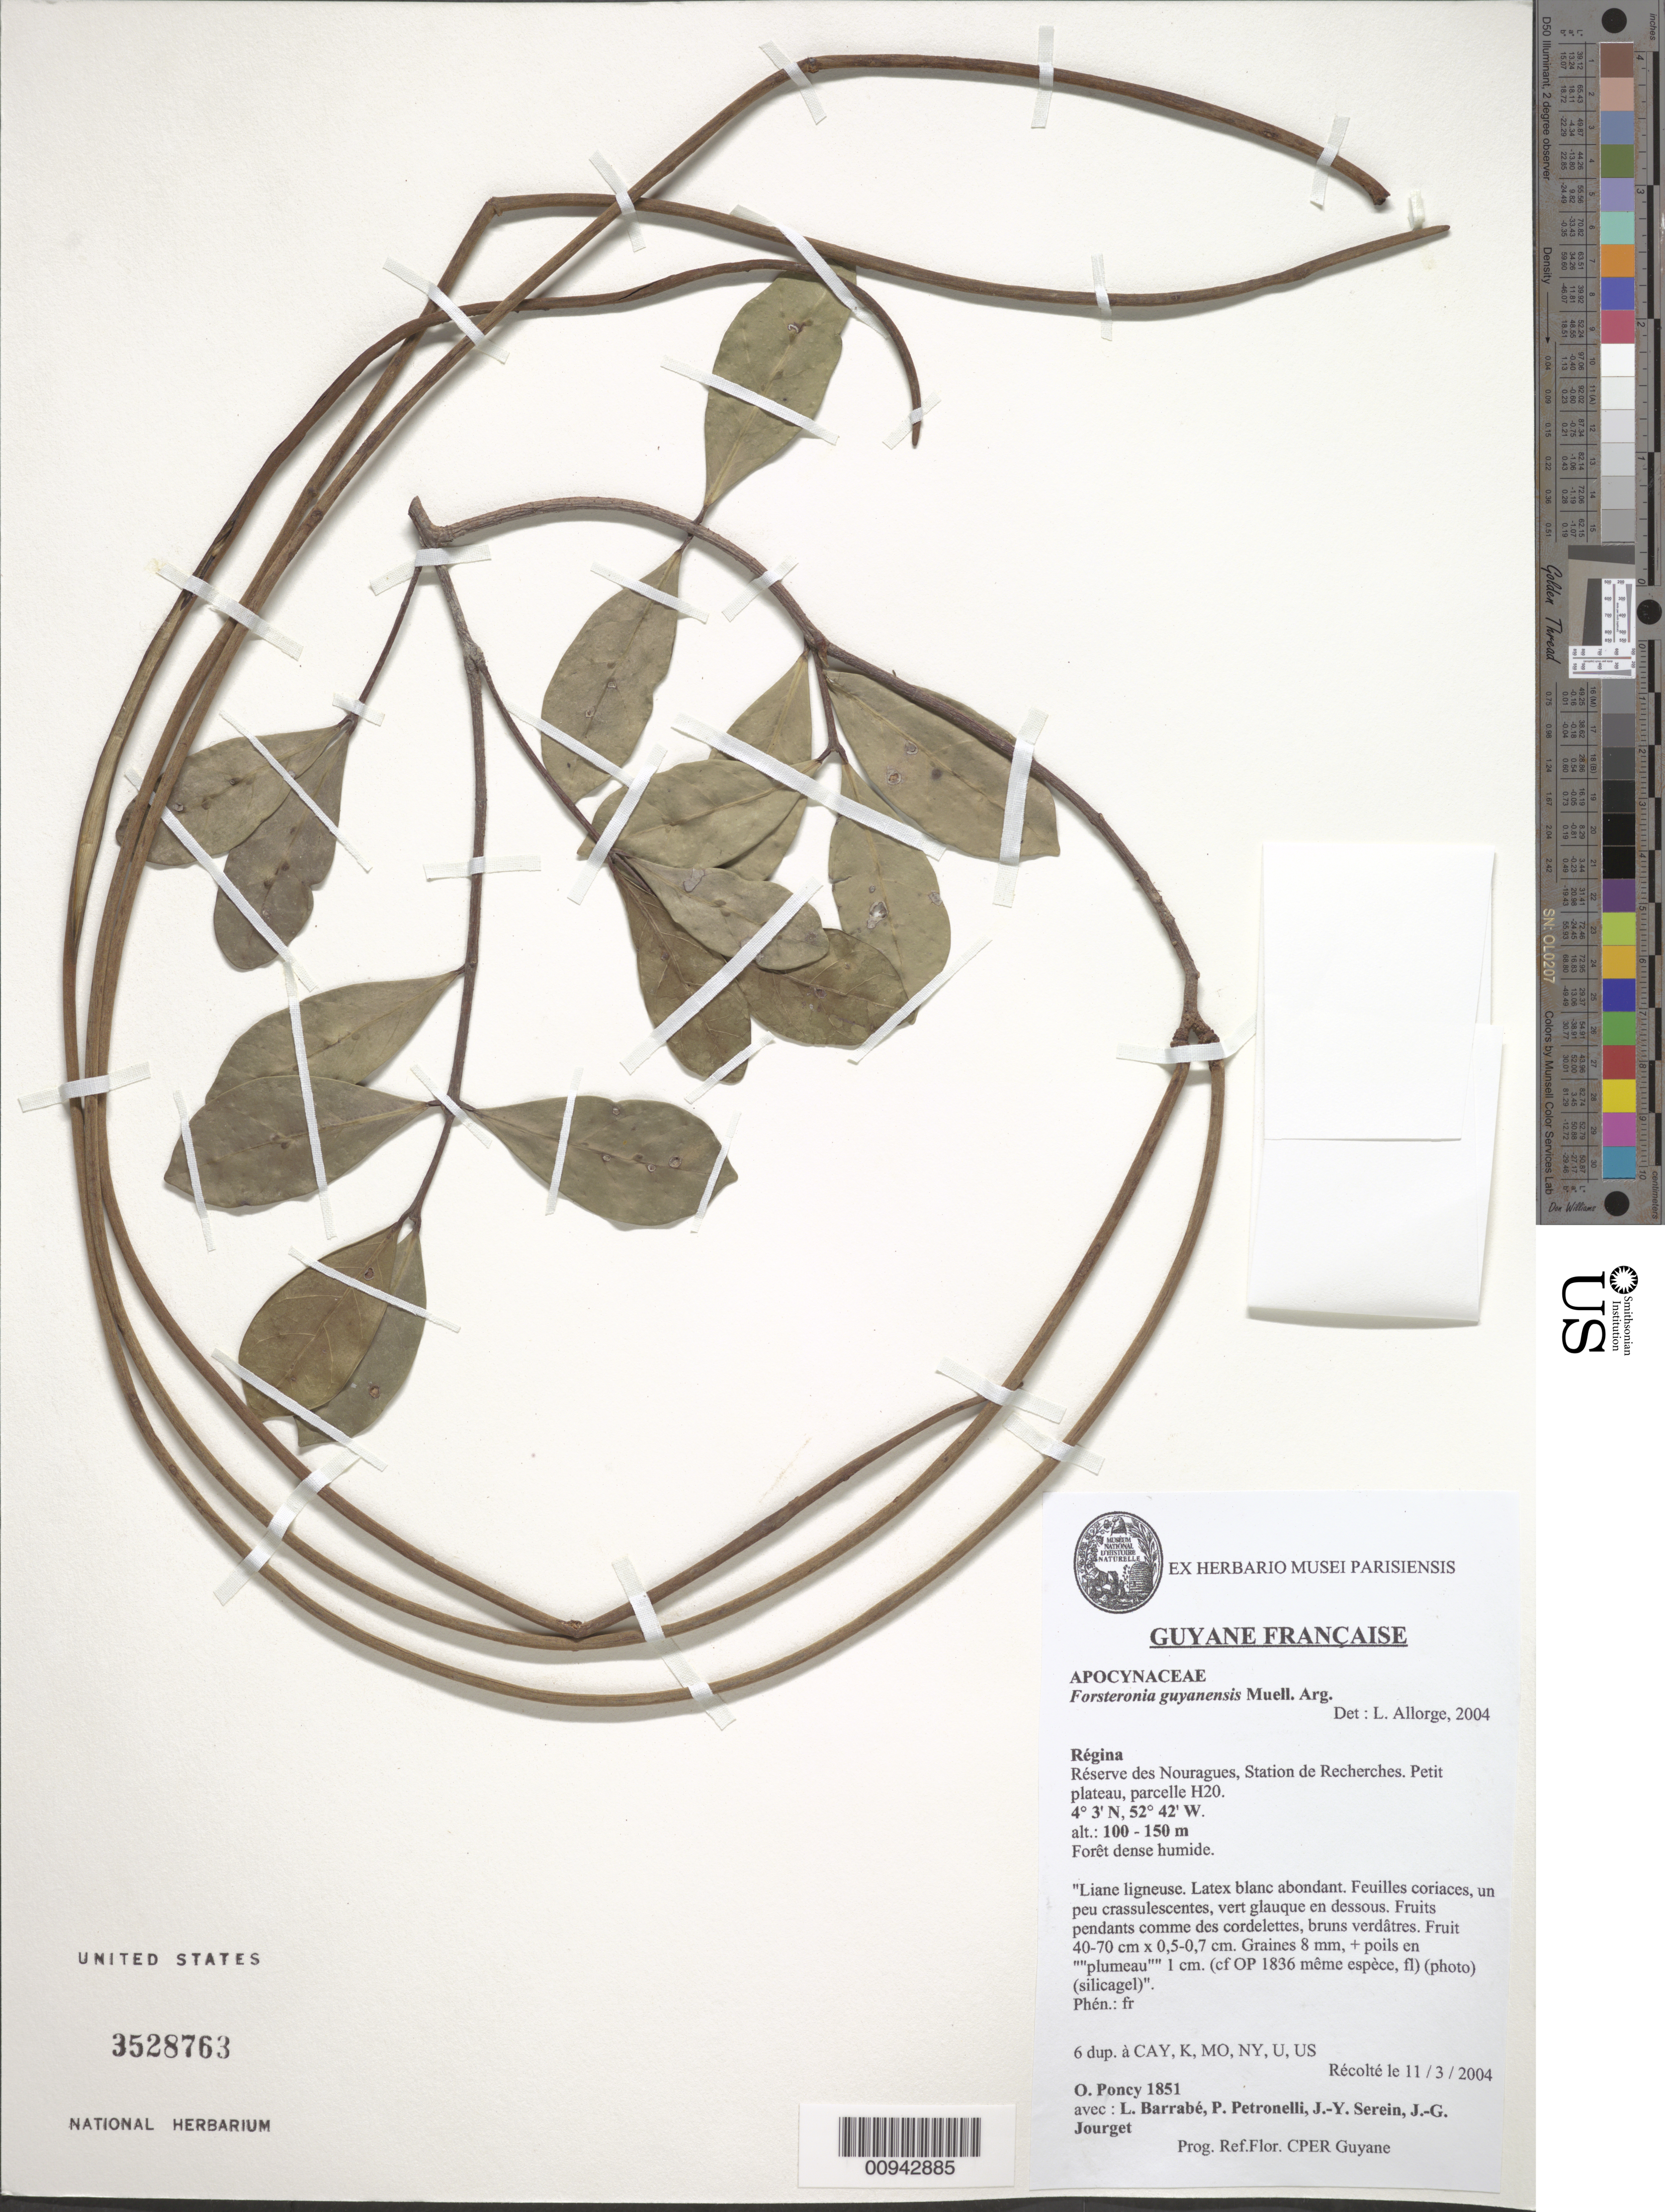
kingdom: Plantae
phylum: Tracheophyta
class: Magnoliopsida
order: Gentianales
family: Apocynaceae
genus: Forsteronia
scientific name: Forsteronia guyanensis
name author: Müll. Arg.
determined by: Allorge, L.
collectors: O. Poncy, L. Barrabé, P. Petronelli, J. Serein & J. Jourget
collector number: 1851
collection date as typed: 11-Mar-04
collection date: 2004-03-11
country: French Guiana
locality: Régina, Réserve des Nouragues, Station de Recherches. Petit plateau, parcelle H20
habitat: Foret dense humide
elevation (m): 100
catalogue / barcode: US 3528763